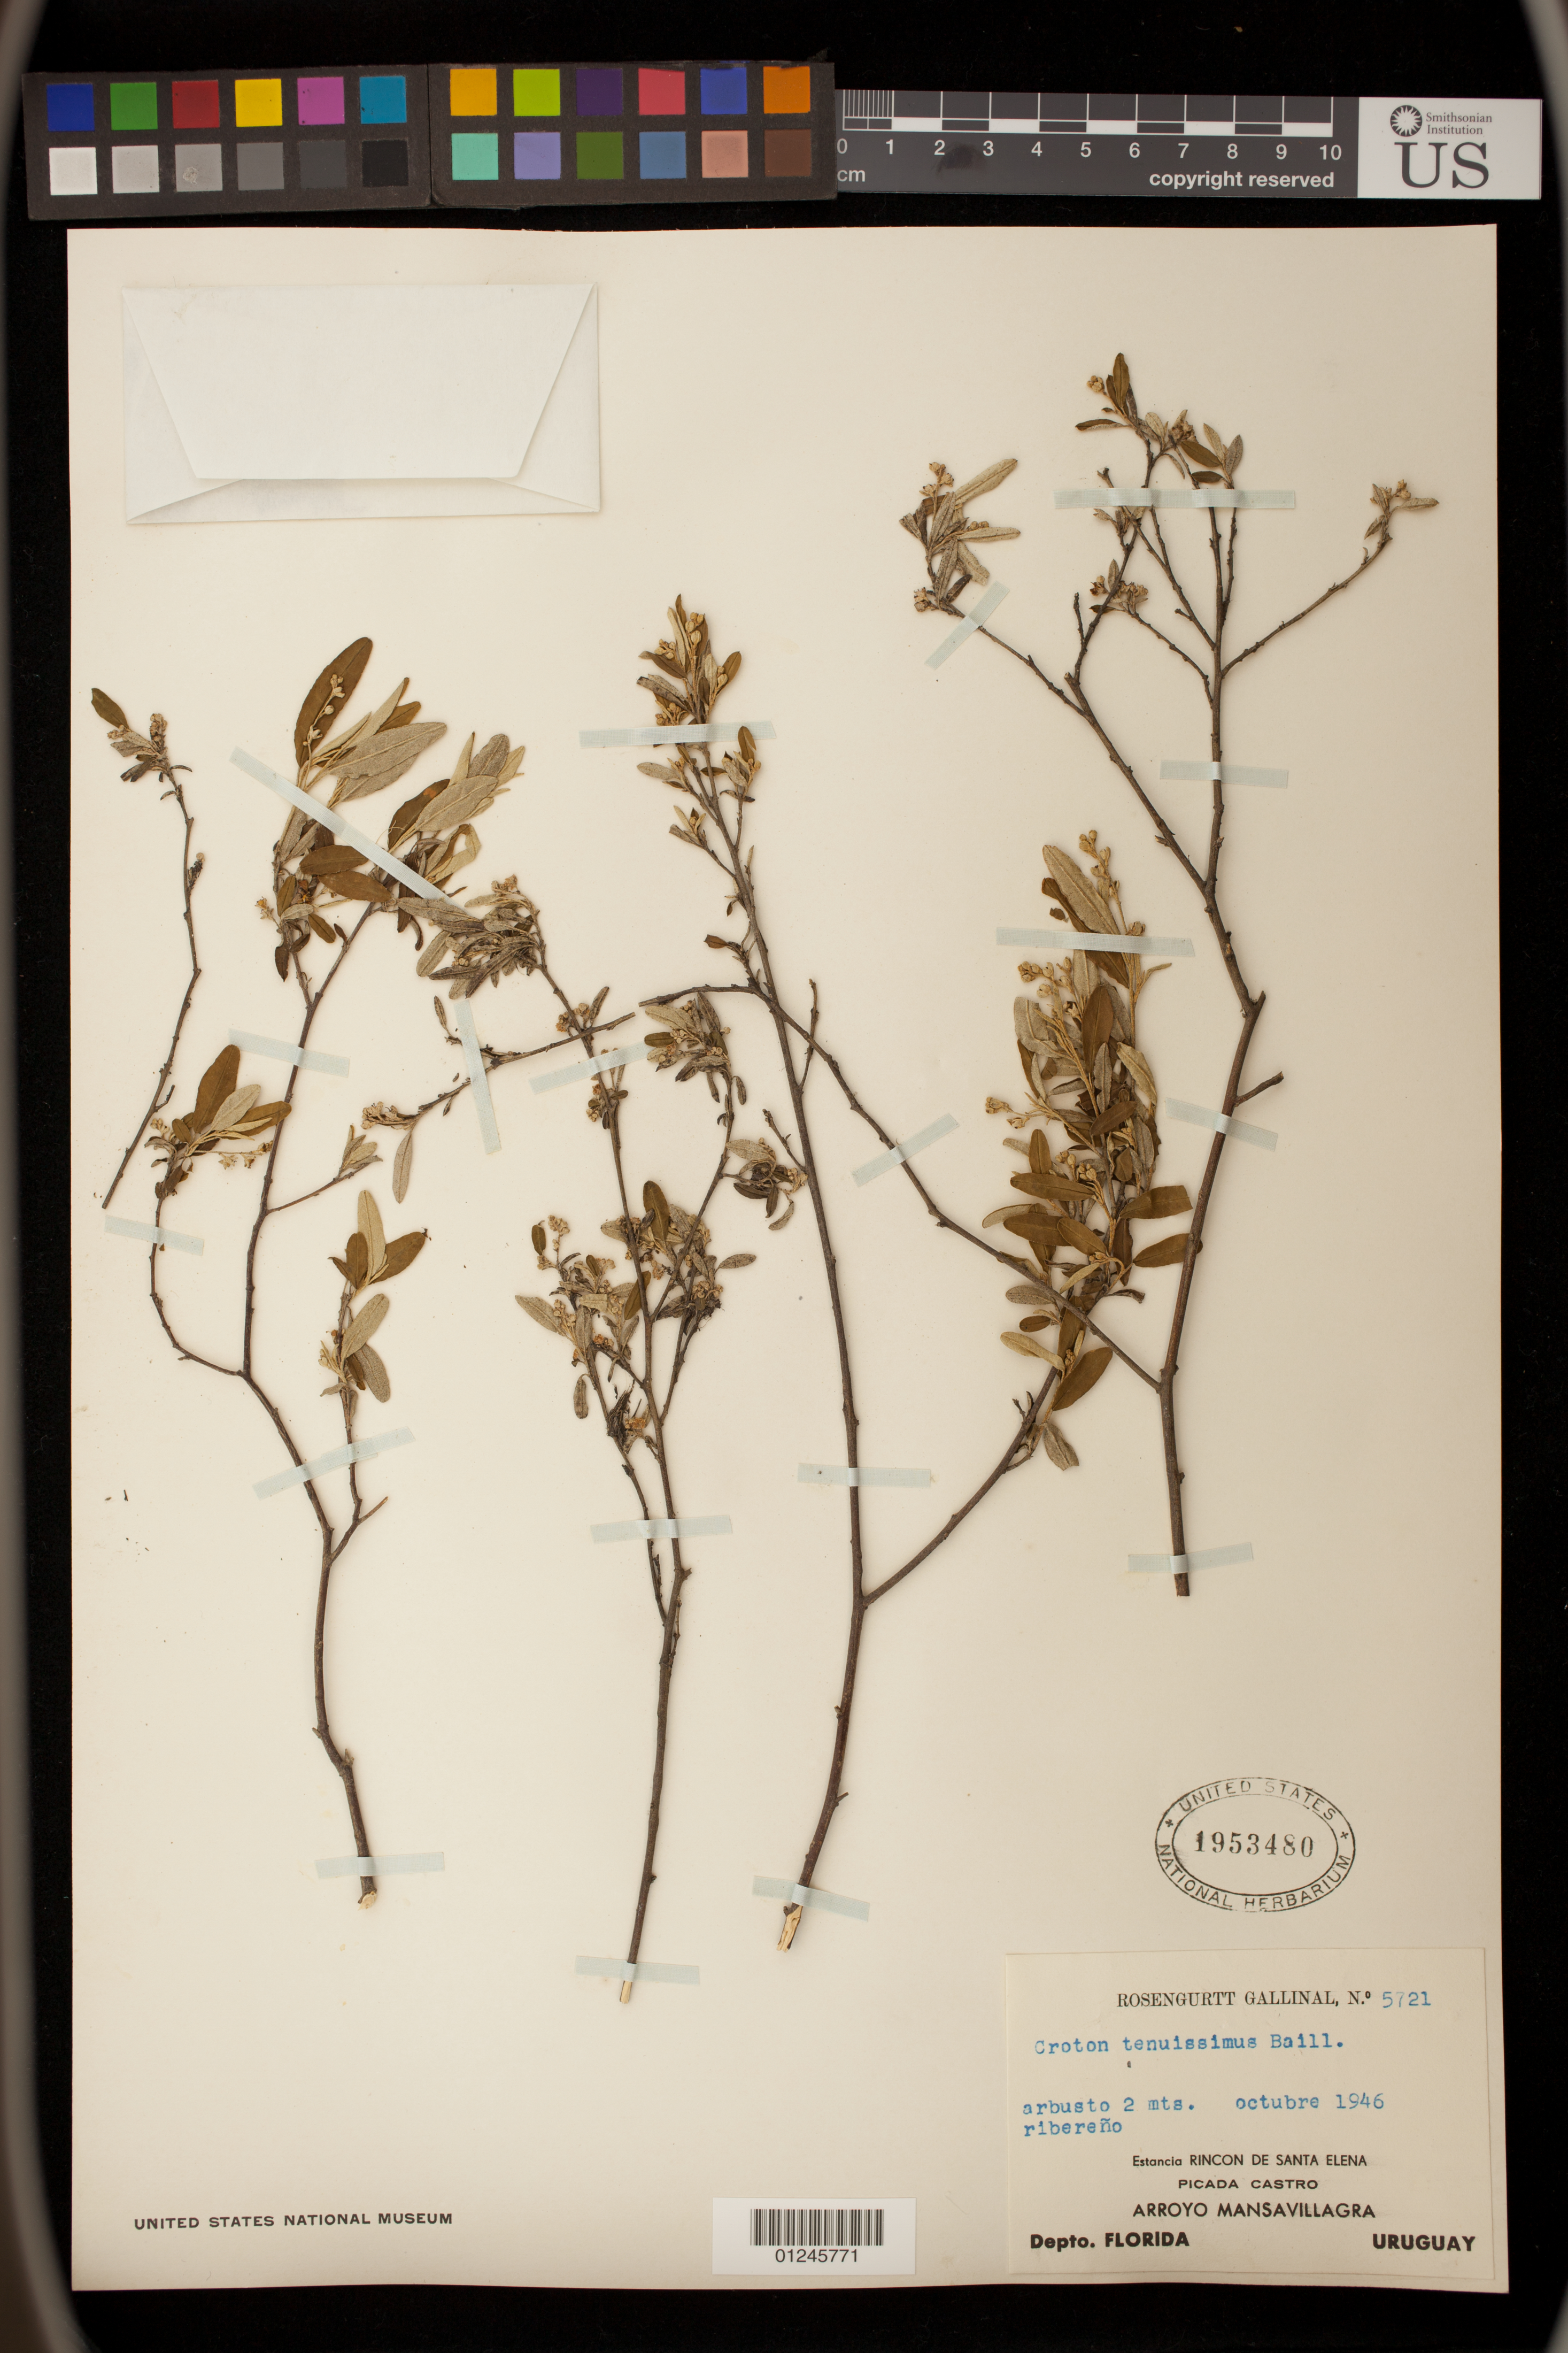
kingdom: Plantae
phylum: Tracheophyta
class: Magnoliopsida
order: Malpighiales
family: Euphorbiaceae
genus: Croton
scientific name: Croton tenuissimus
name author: Müll. Arg.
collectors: B. Rosengurtt & -. Gallinal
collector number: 5721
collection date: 1946-10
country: Uruguay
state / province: Florida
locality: Estancia Rincon de Santa Elena, Picada Castro, Arroyo Mansavillagra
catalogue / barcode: US 1953480